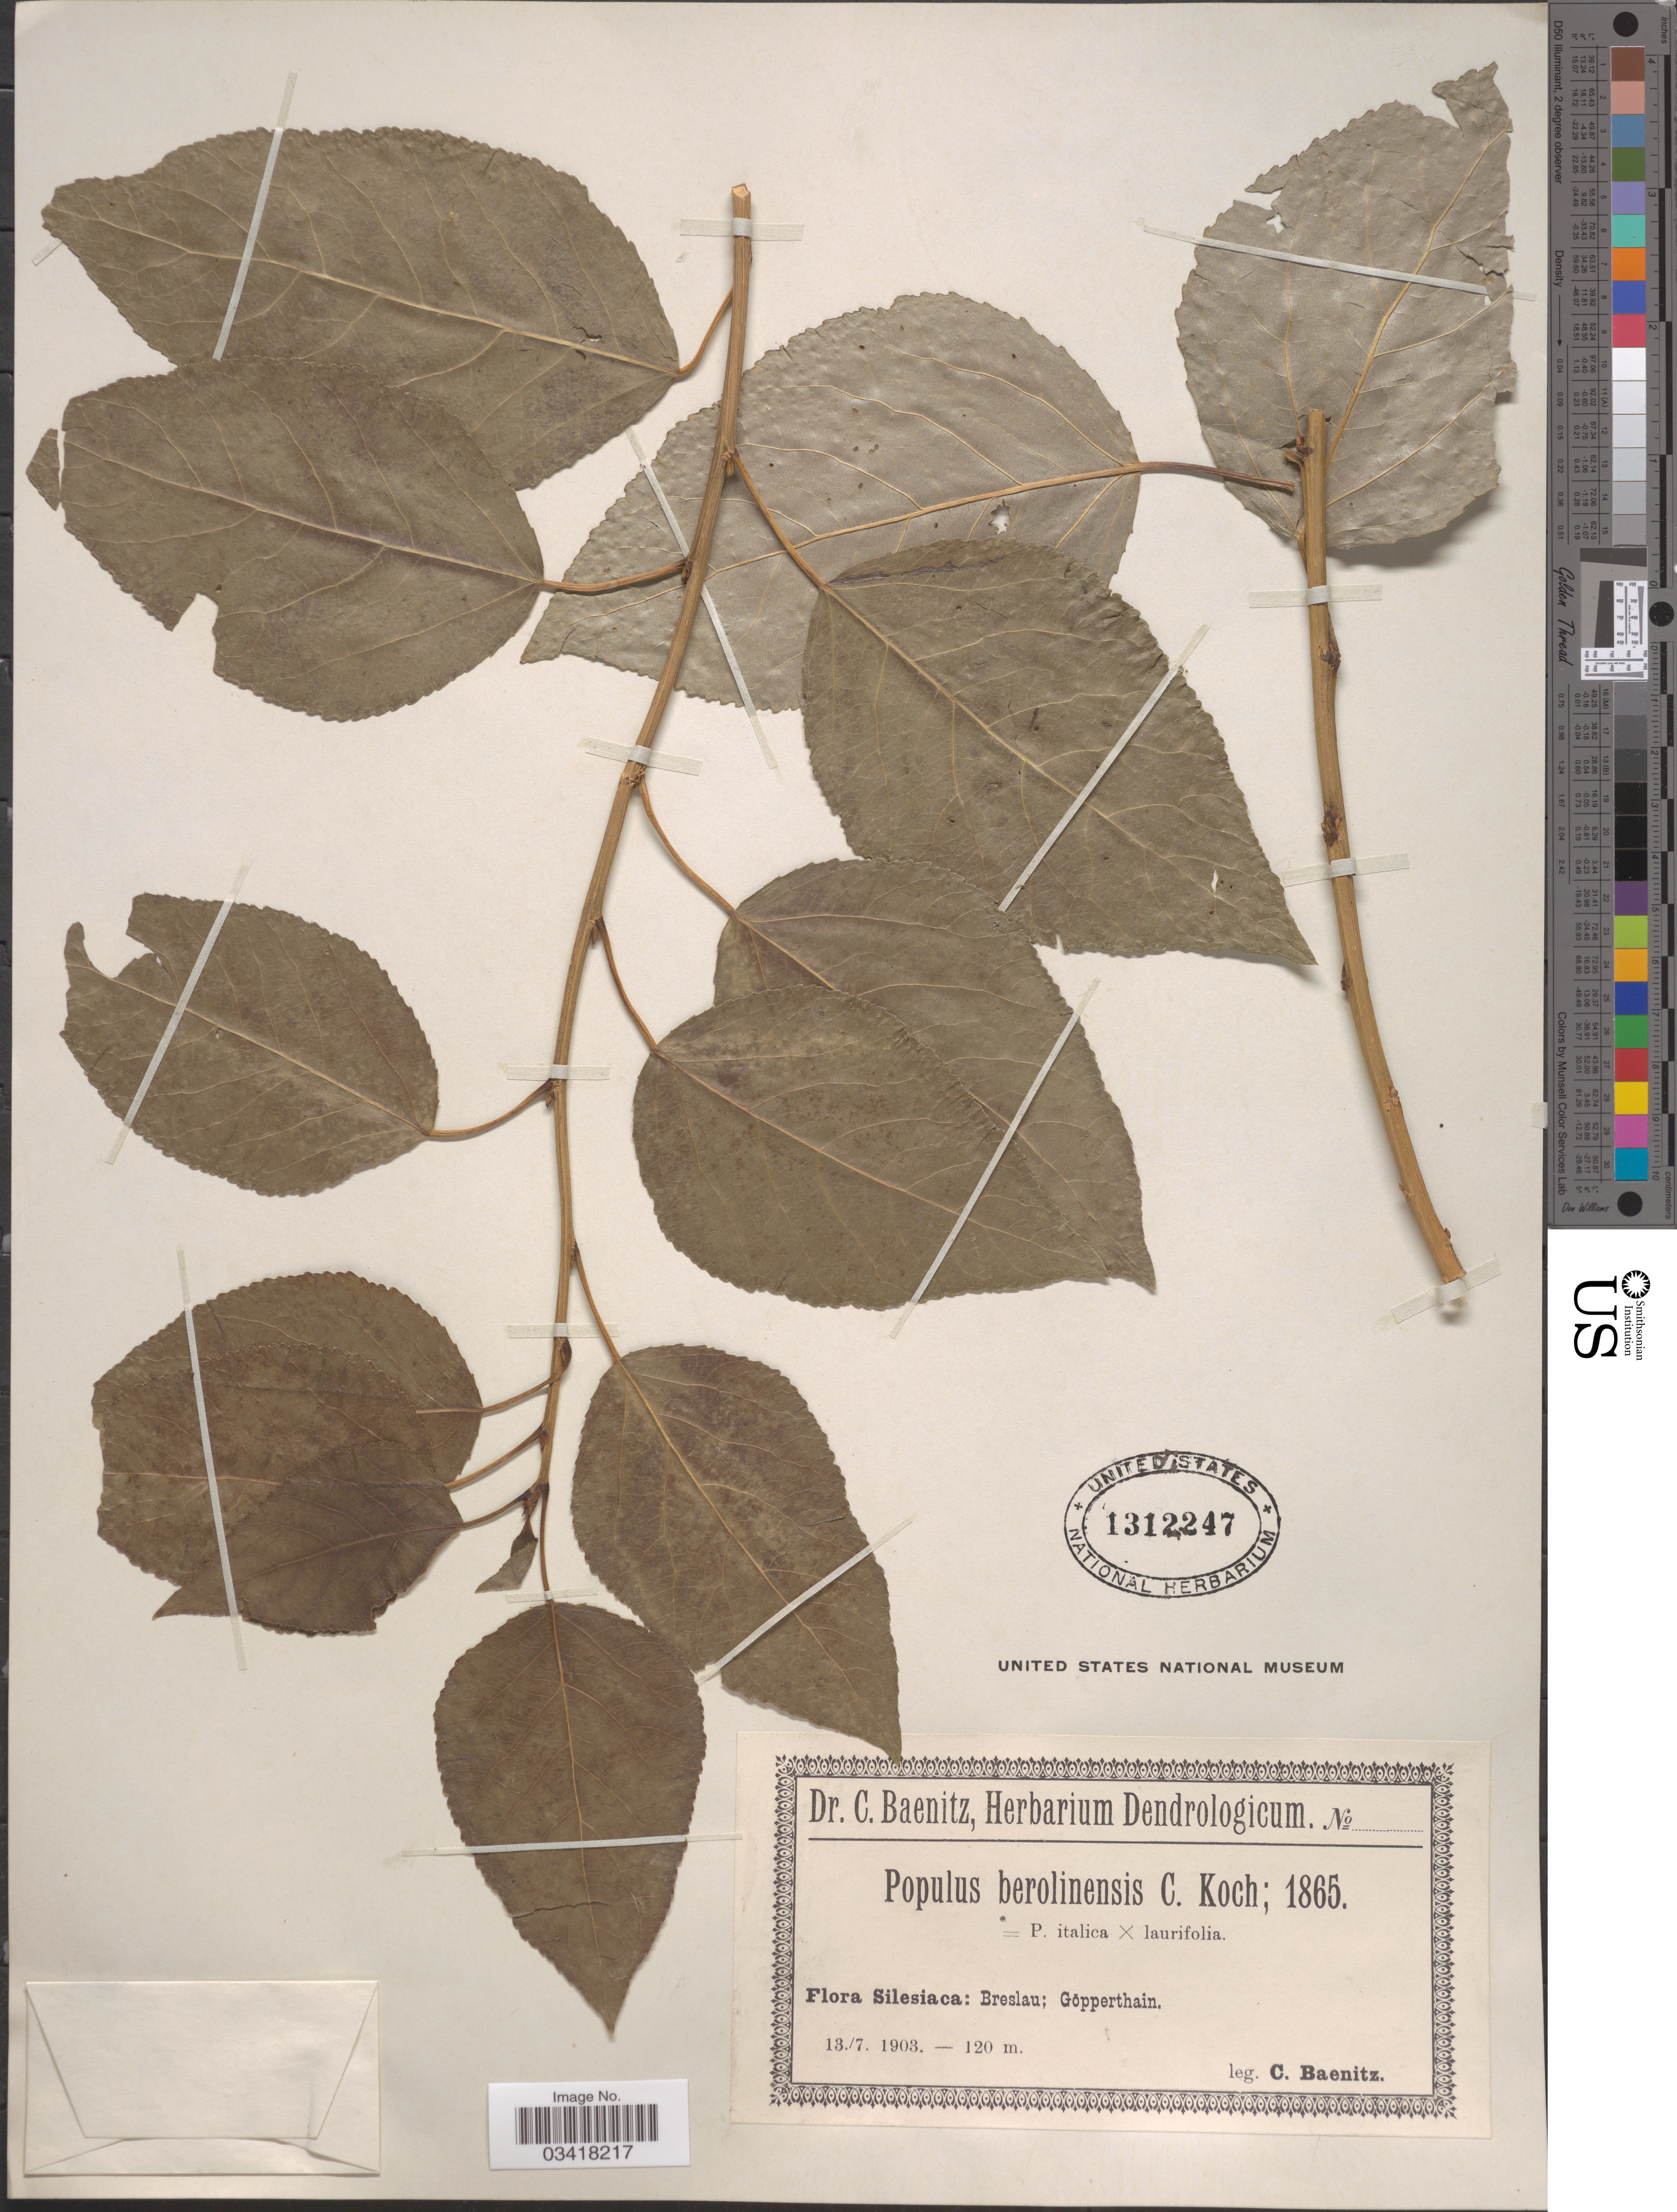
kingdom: Plantae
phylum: Tracheophyta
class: Magnoliopsida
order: Malpighiales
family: Salicaceae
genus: Populus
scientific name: Populus x berolinensis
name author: Dippel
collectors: C. G. Baenitz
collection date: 1903-07-13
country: Poland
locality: Silesiaca: Breslau; Göpperthain.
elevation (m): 120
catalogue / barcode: US 1312247